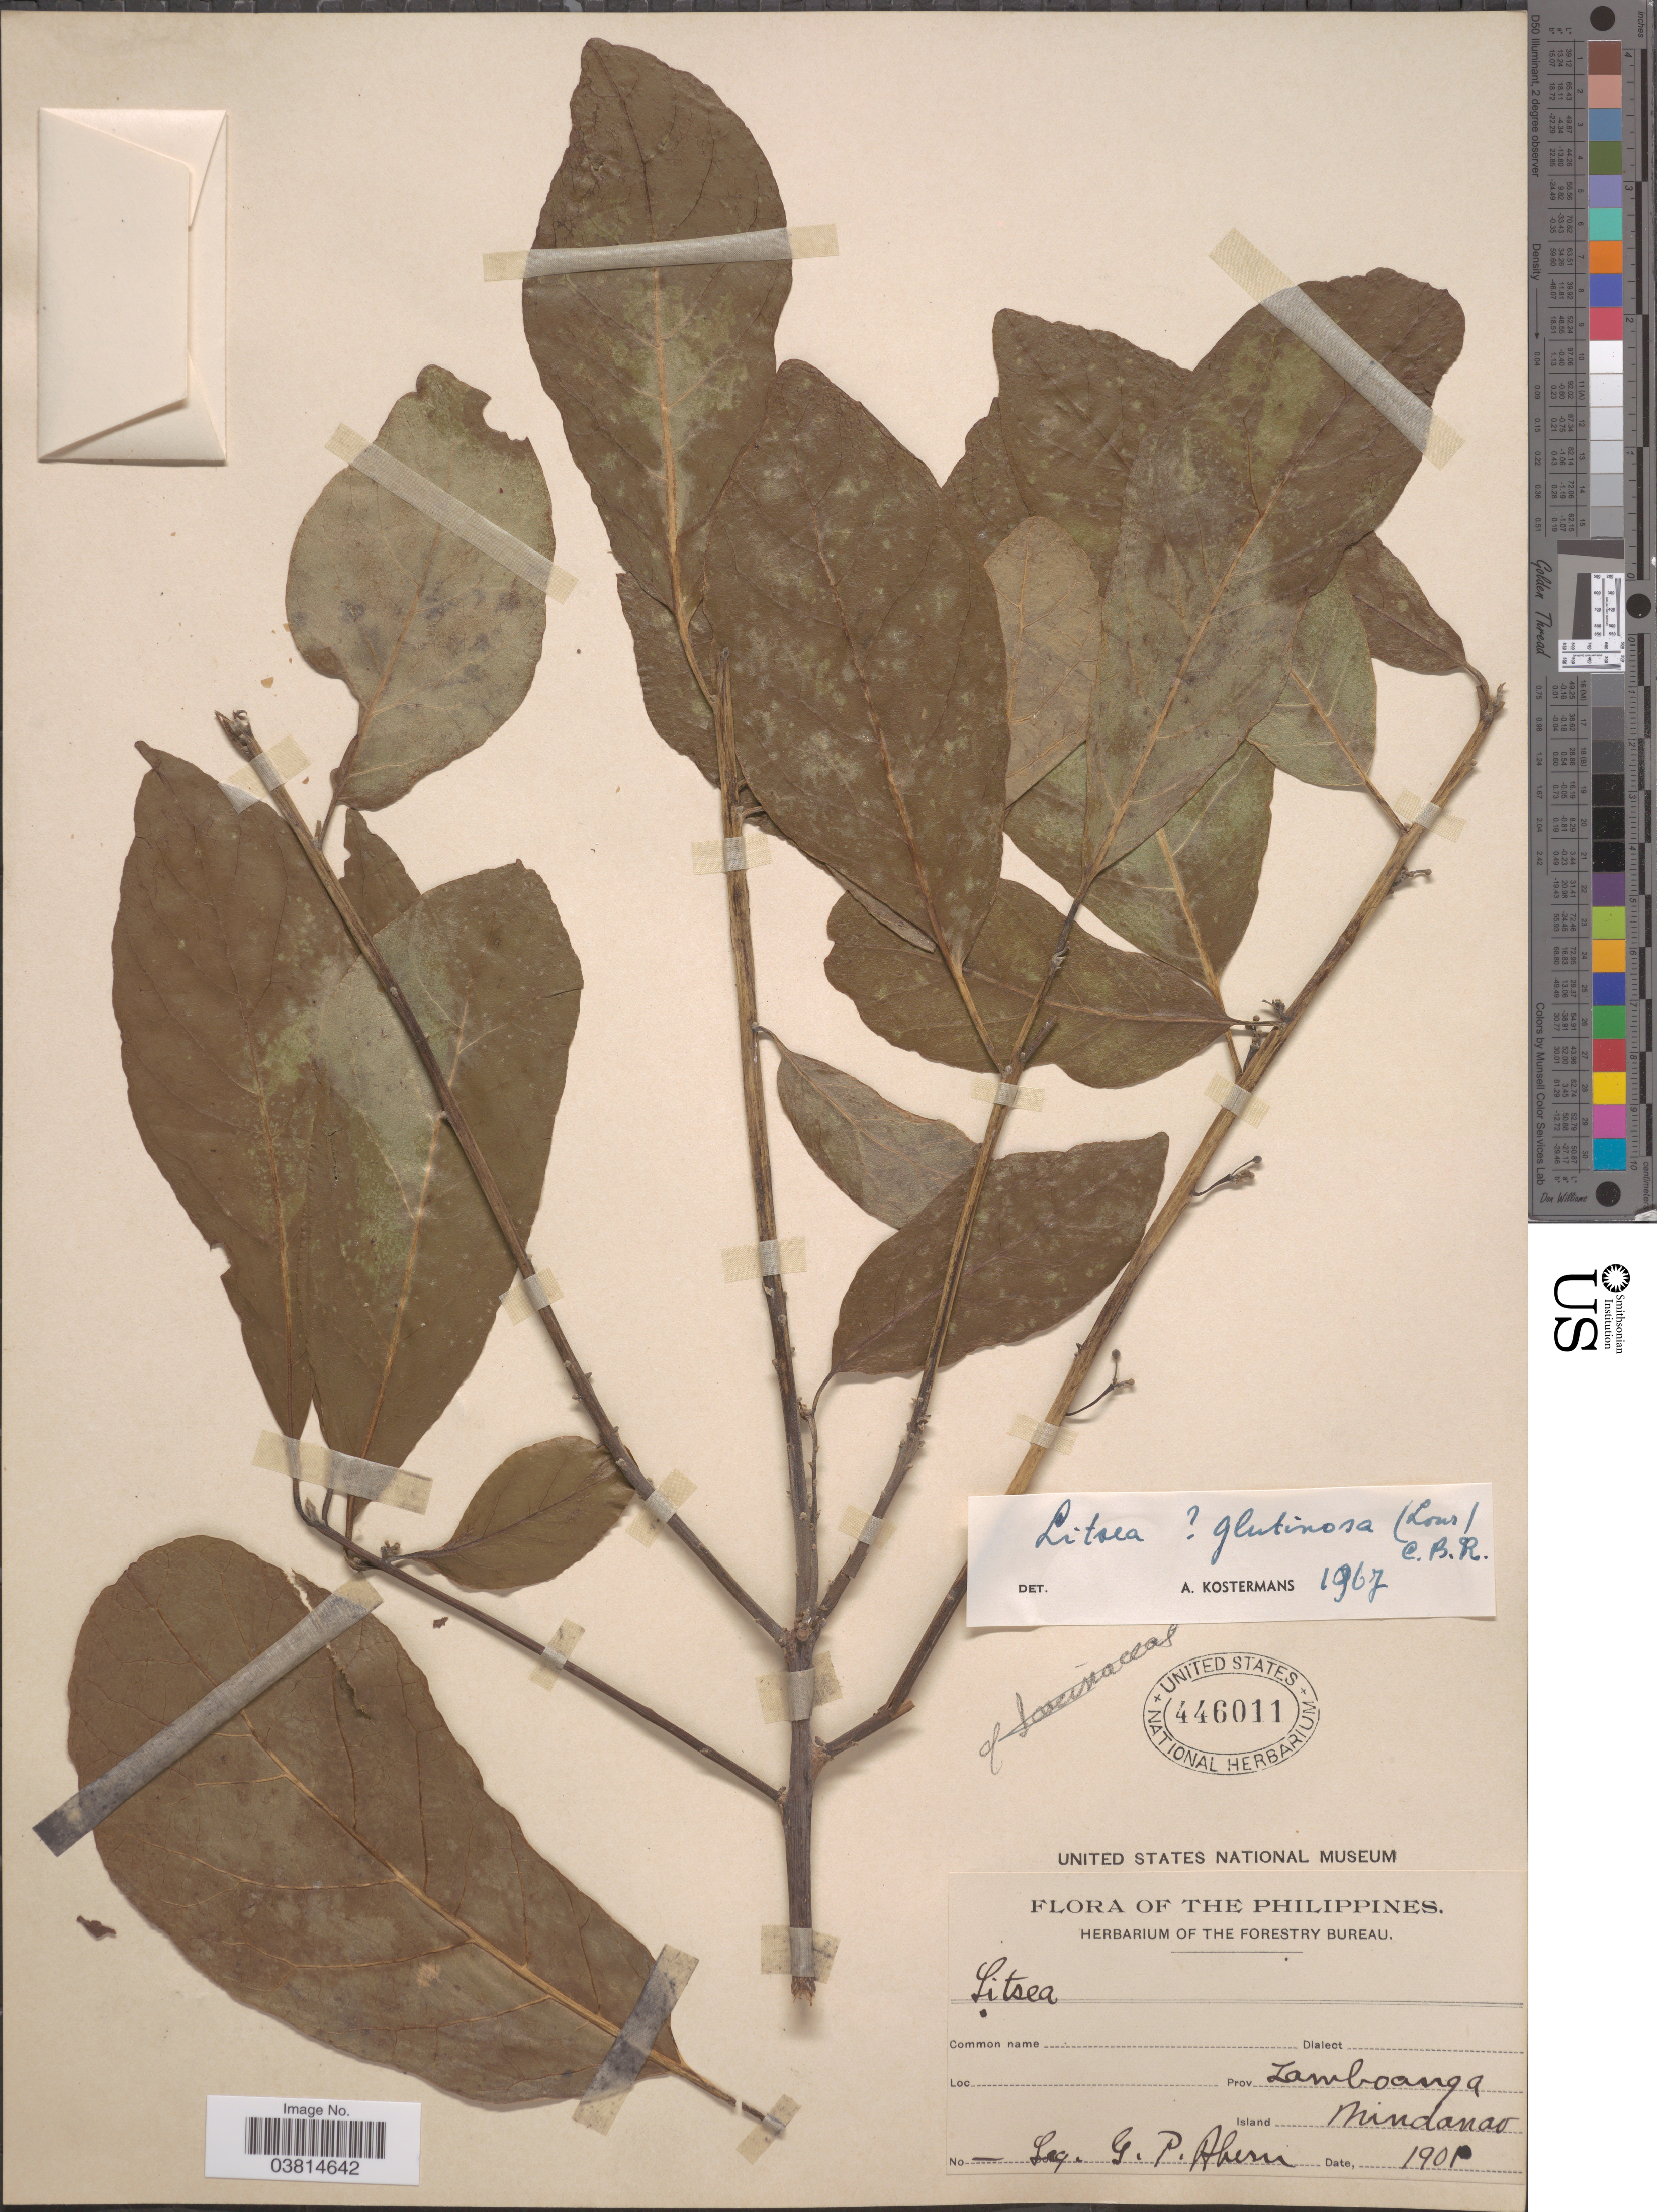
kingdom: Plantae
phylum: Tracheophyta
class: Magnoliopsida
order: Laurales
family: Lauraceae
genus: Litsea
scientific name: Litsea glutinosa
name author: (Lour.) C.B. Rob.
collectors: G. Ahern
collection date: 1901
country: Philippines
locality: Prov. Zamboanga. Island Mindanao.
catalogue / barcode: US 446011